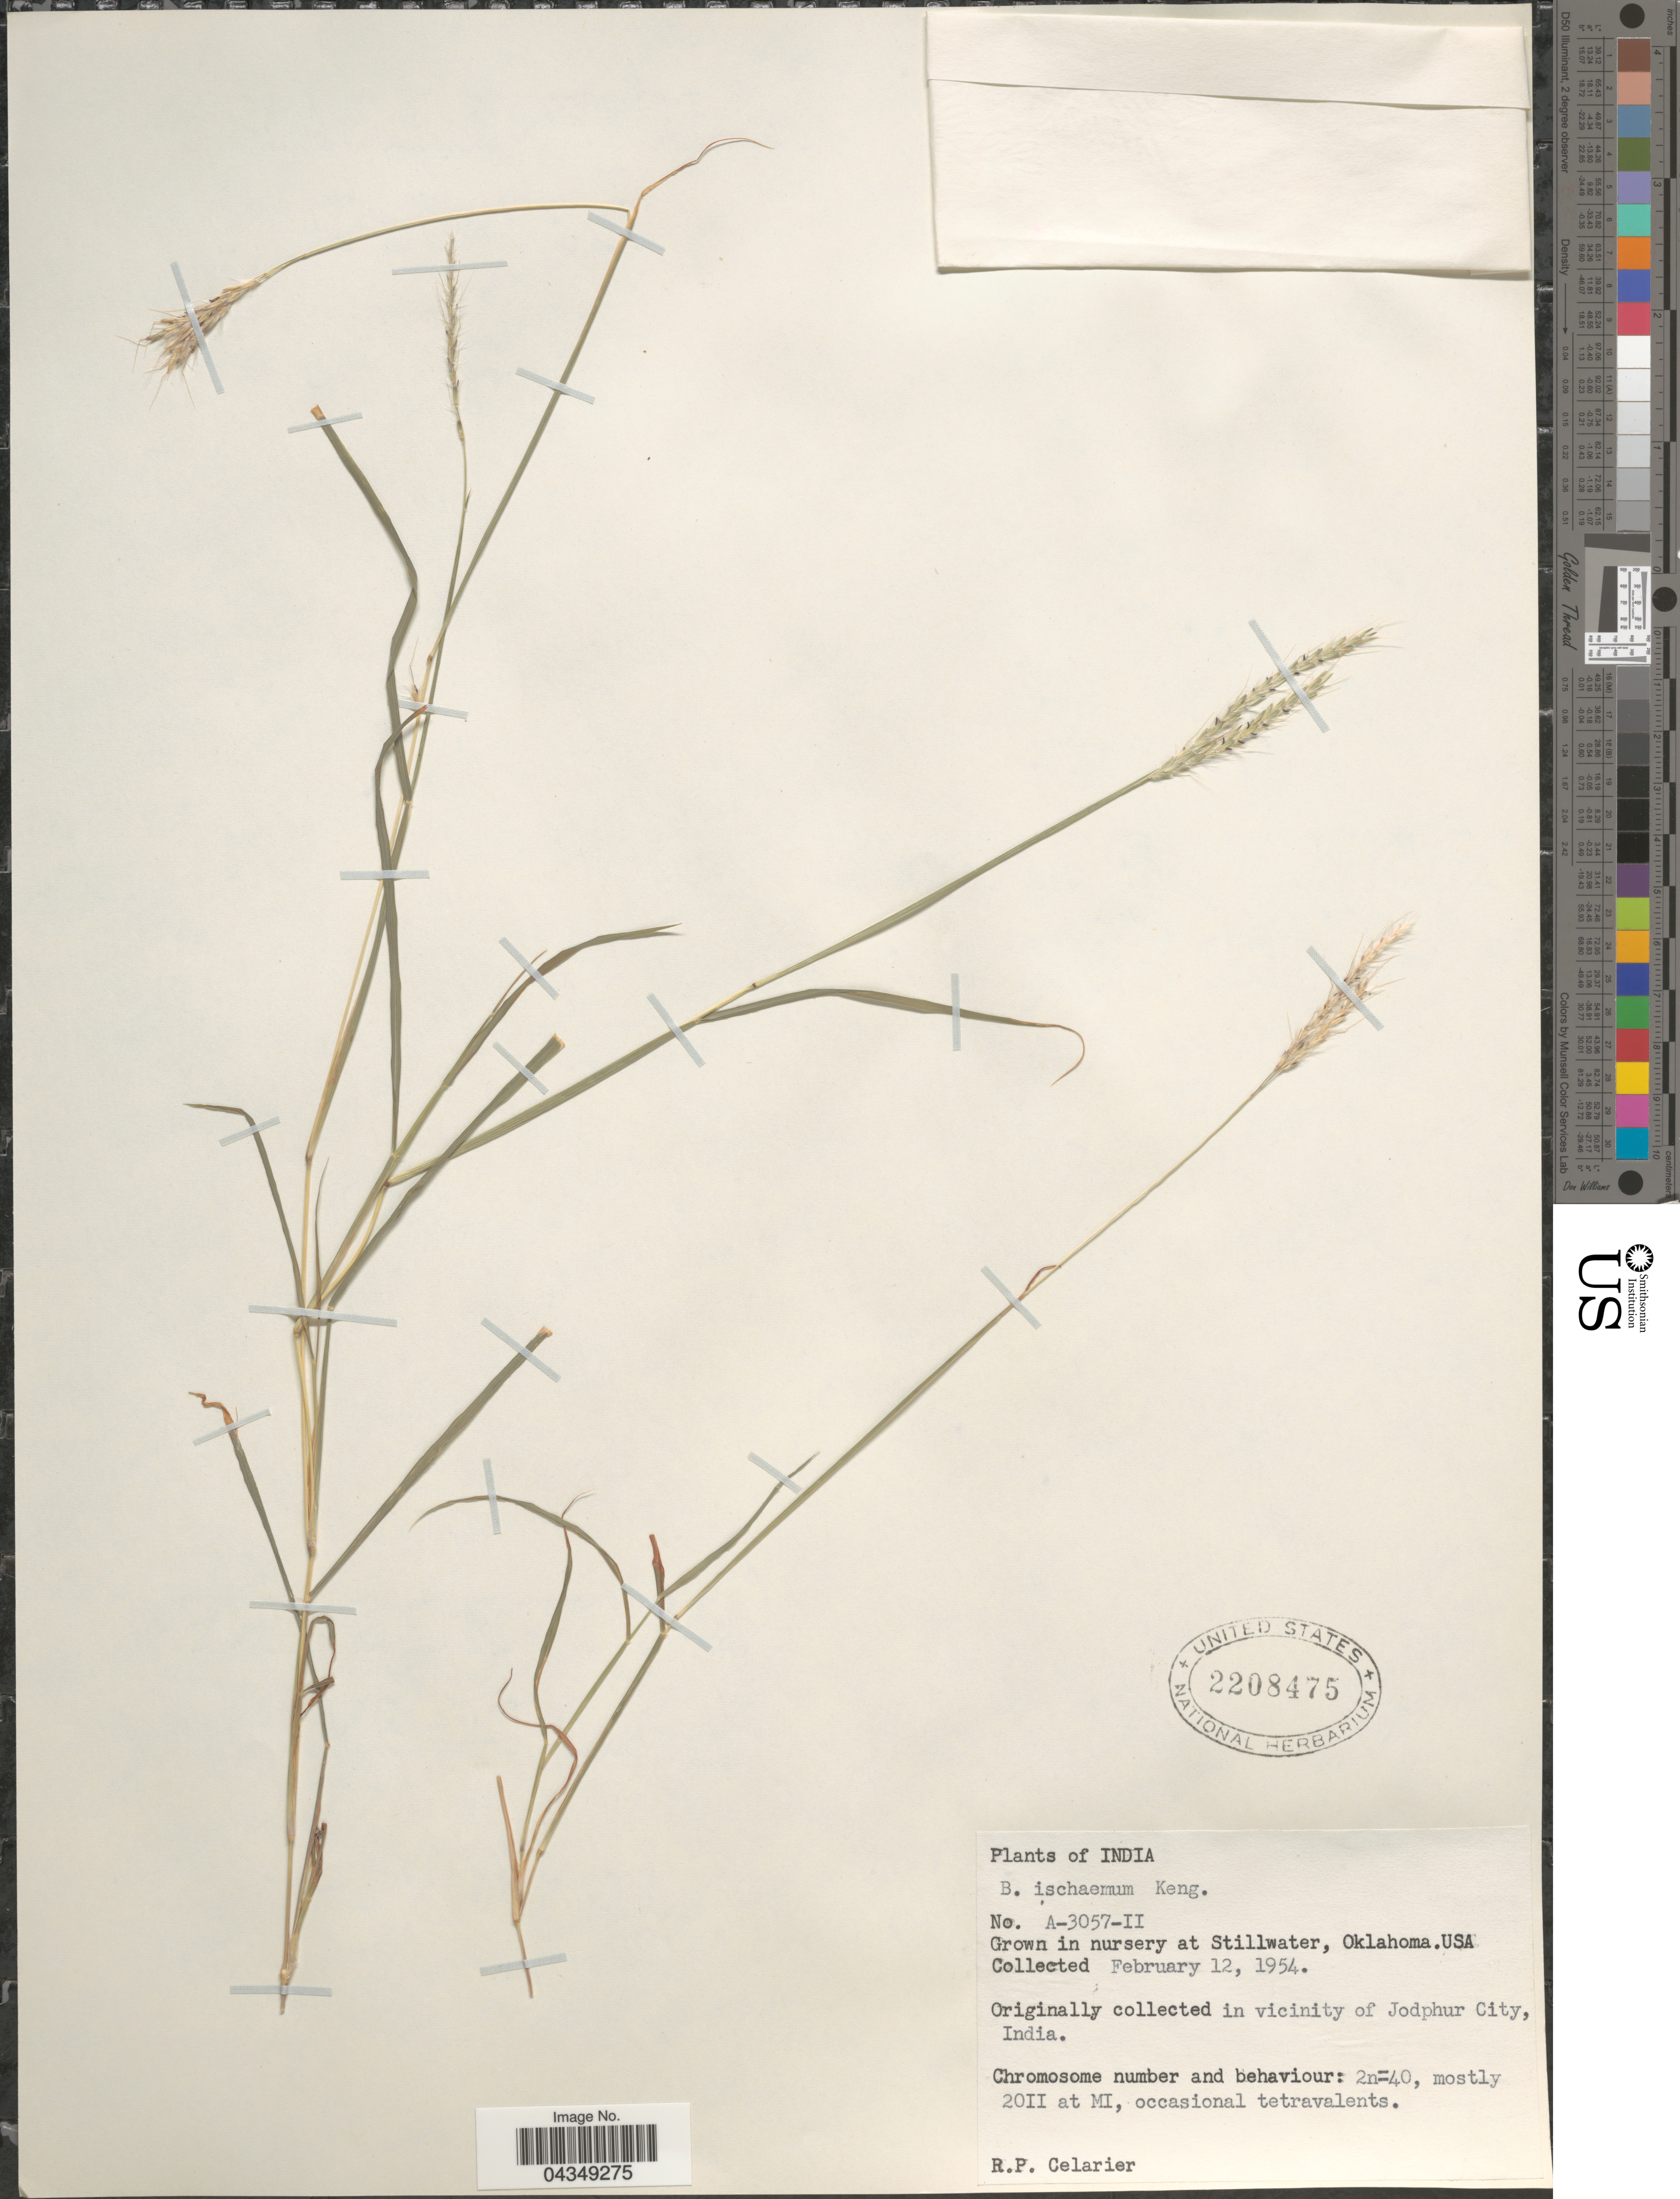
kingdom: Plantae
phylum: Tracheophyta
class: Liliopsida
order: Poales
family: Poaceae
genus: Bothriochloa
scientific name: Bothriochloa ischaemum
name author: (L.) Keng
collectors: R. Celarier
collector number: A-3057-II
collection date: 1954-02-12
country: United States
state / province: Oklahoma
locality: Grown in nursery at Stillwater.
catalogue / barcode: US 2208475